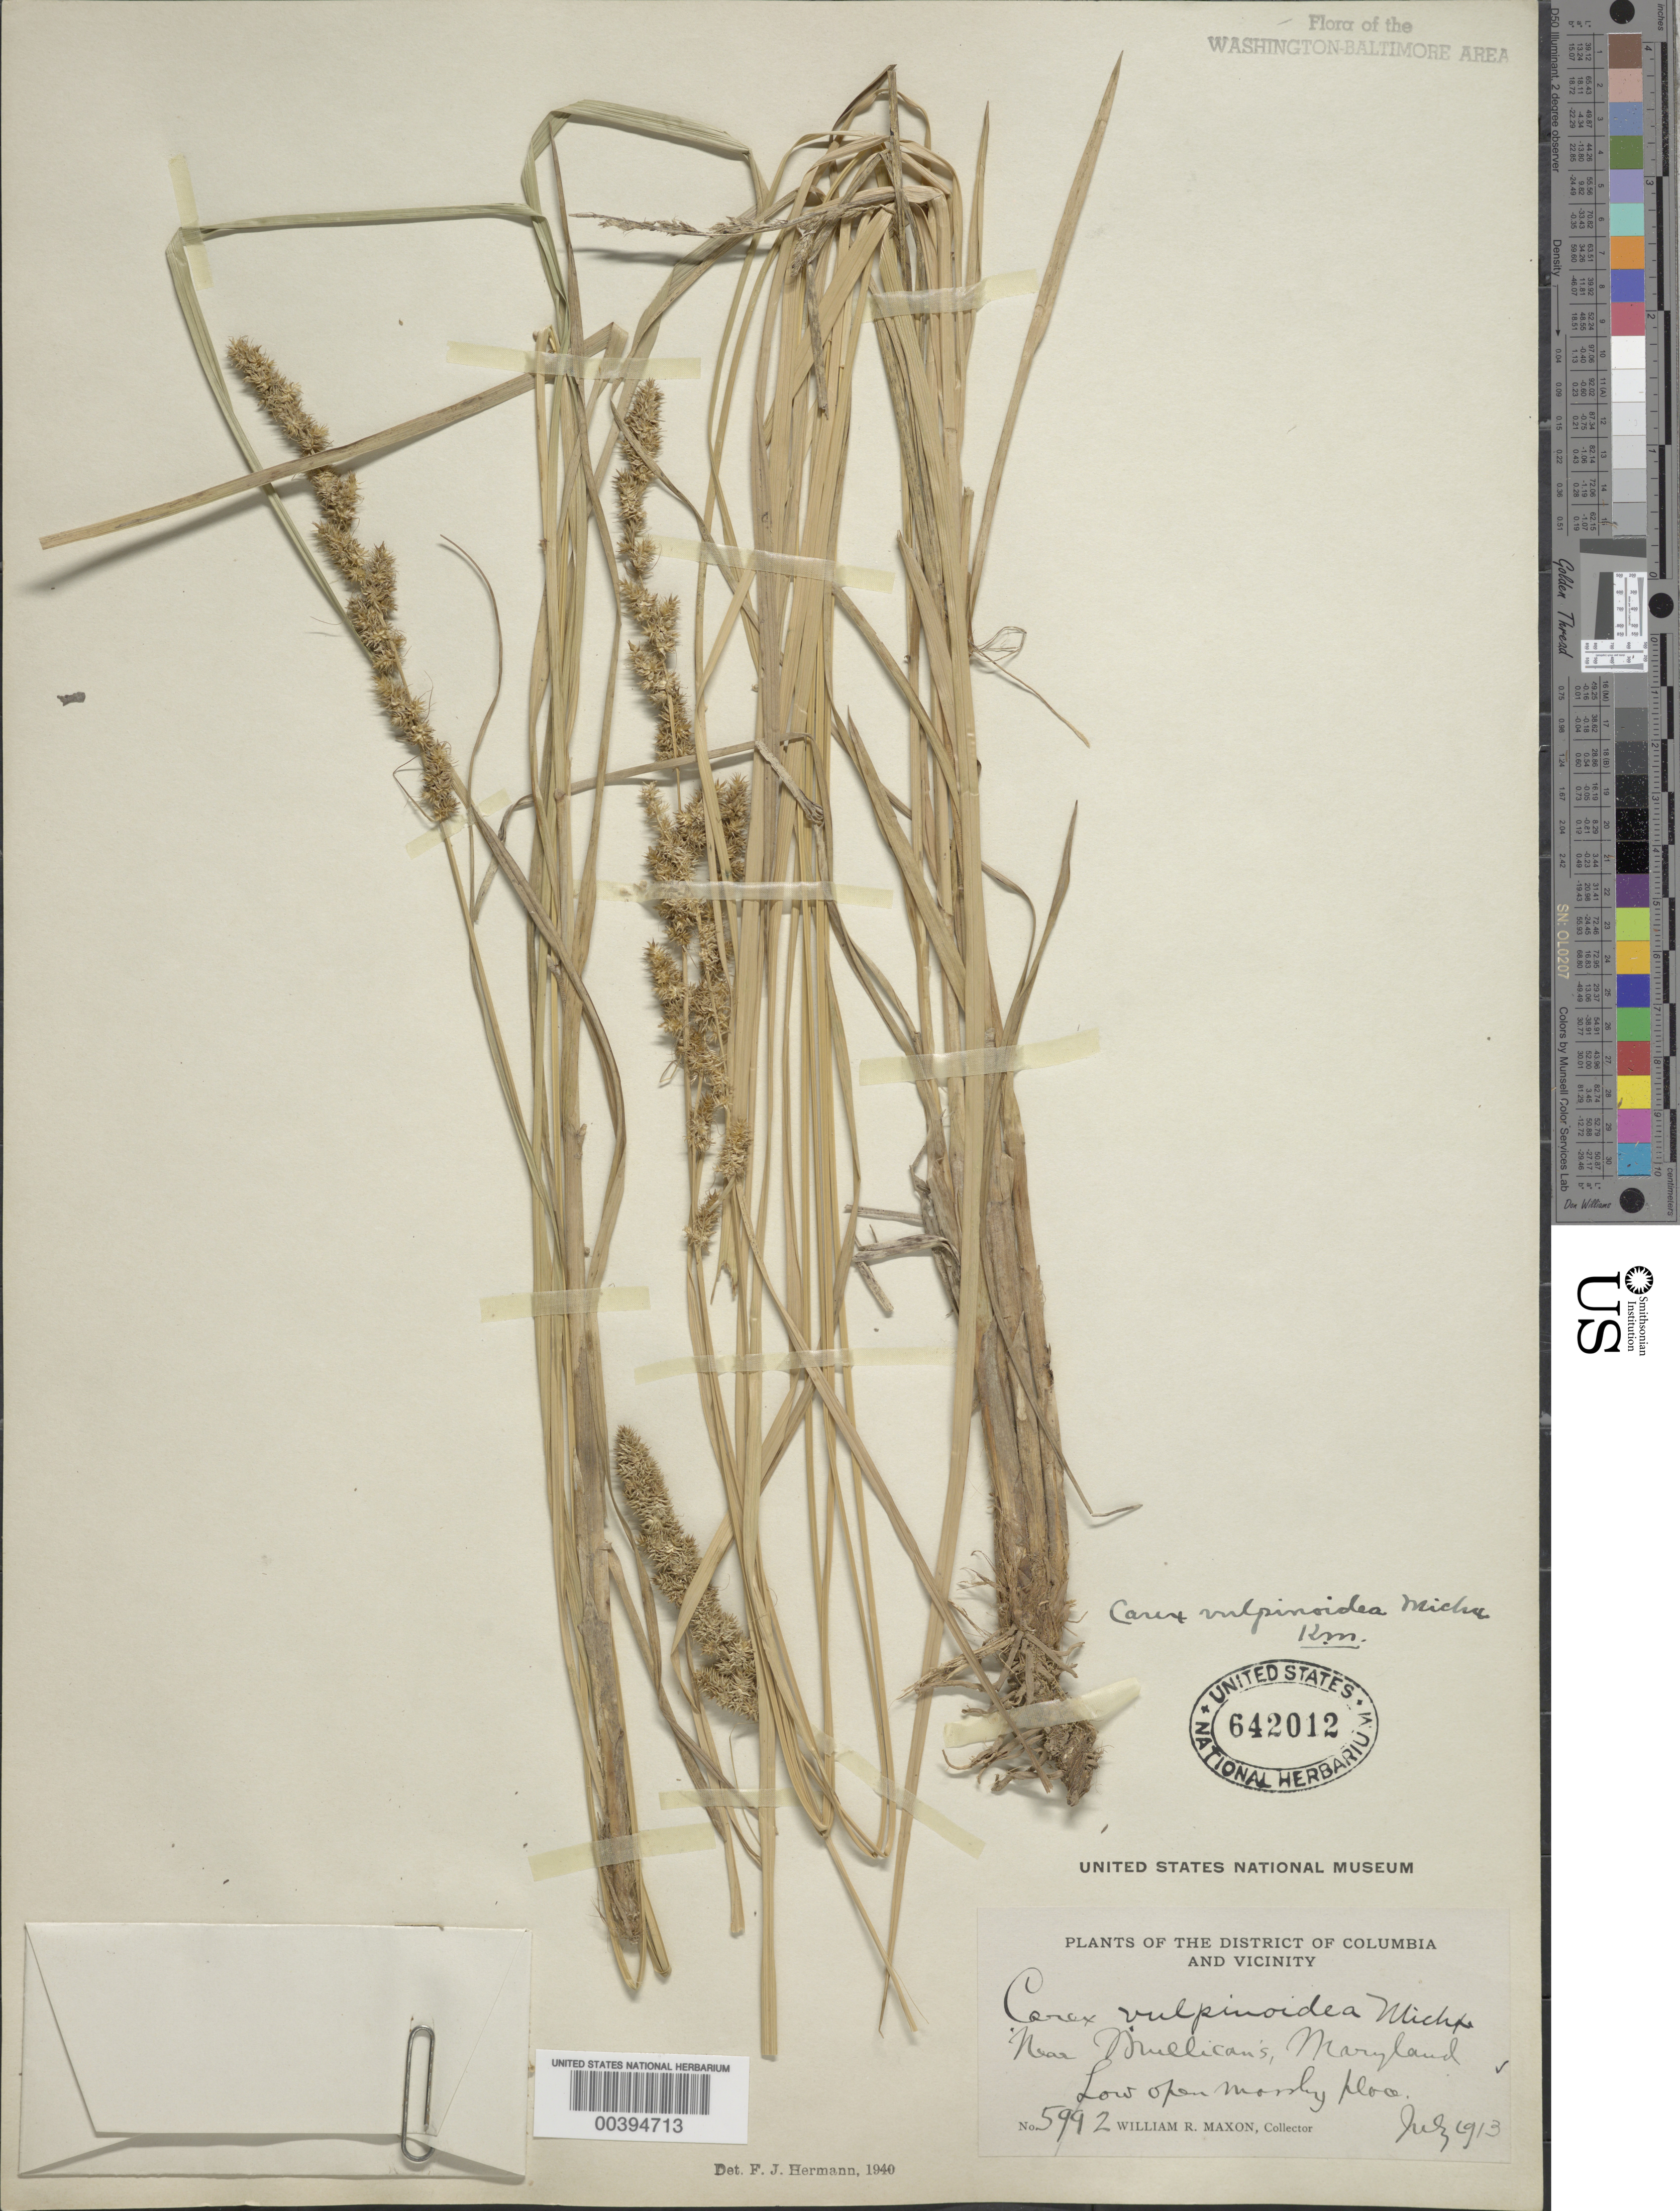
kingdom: Plantae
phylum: Tracheophyta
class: Liliopsida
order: Poales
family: Cyperaceae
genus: Carex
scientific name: Carex vulpinoidea Michx.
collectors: W. R. Maxon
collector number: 5992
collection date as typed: Jul 1913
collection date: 1913-07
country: United States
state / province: Maryland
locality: Mullicans vicinity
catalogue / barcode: US 642012